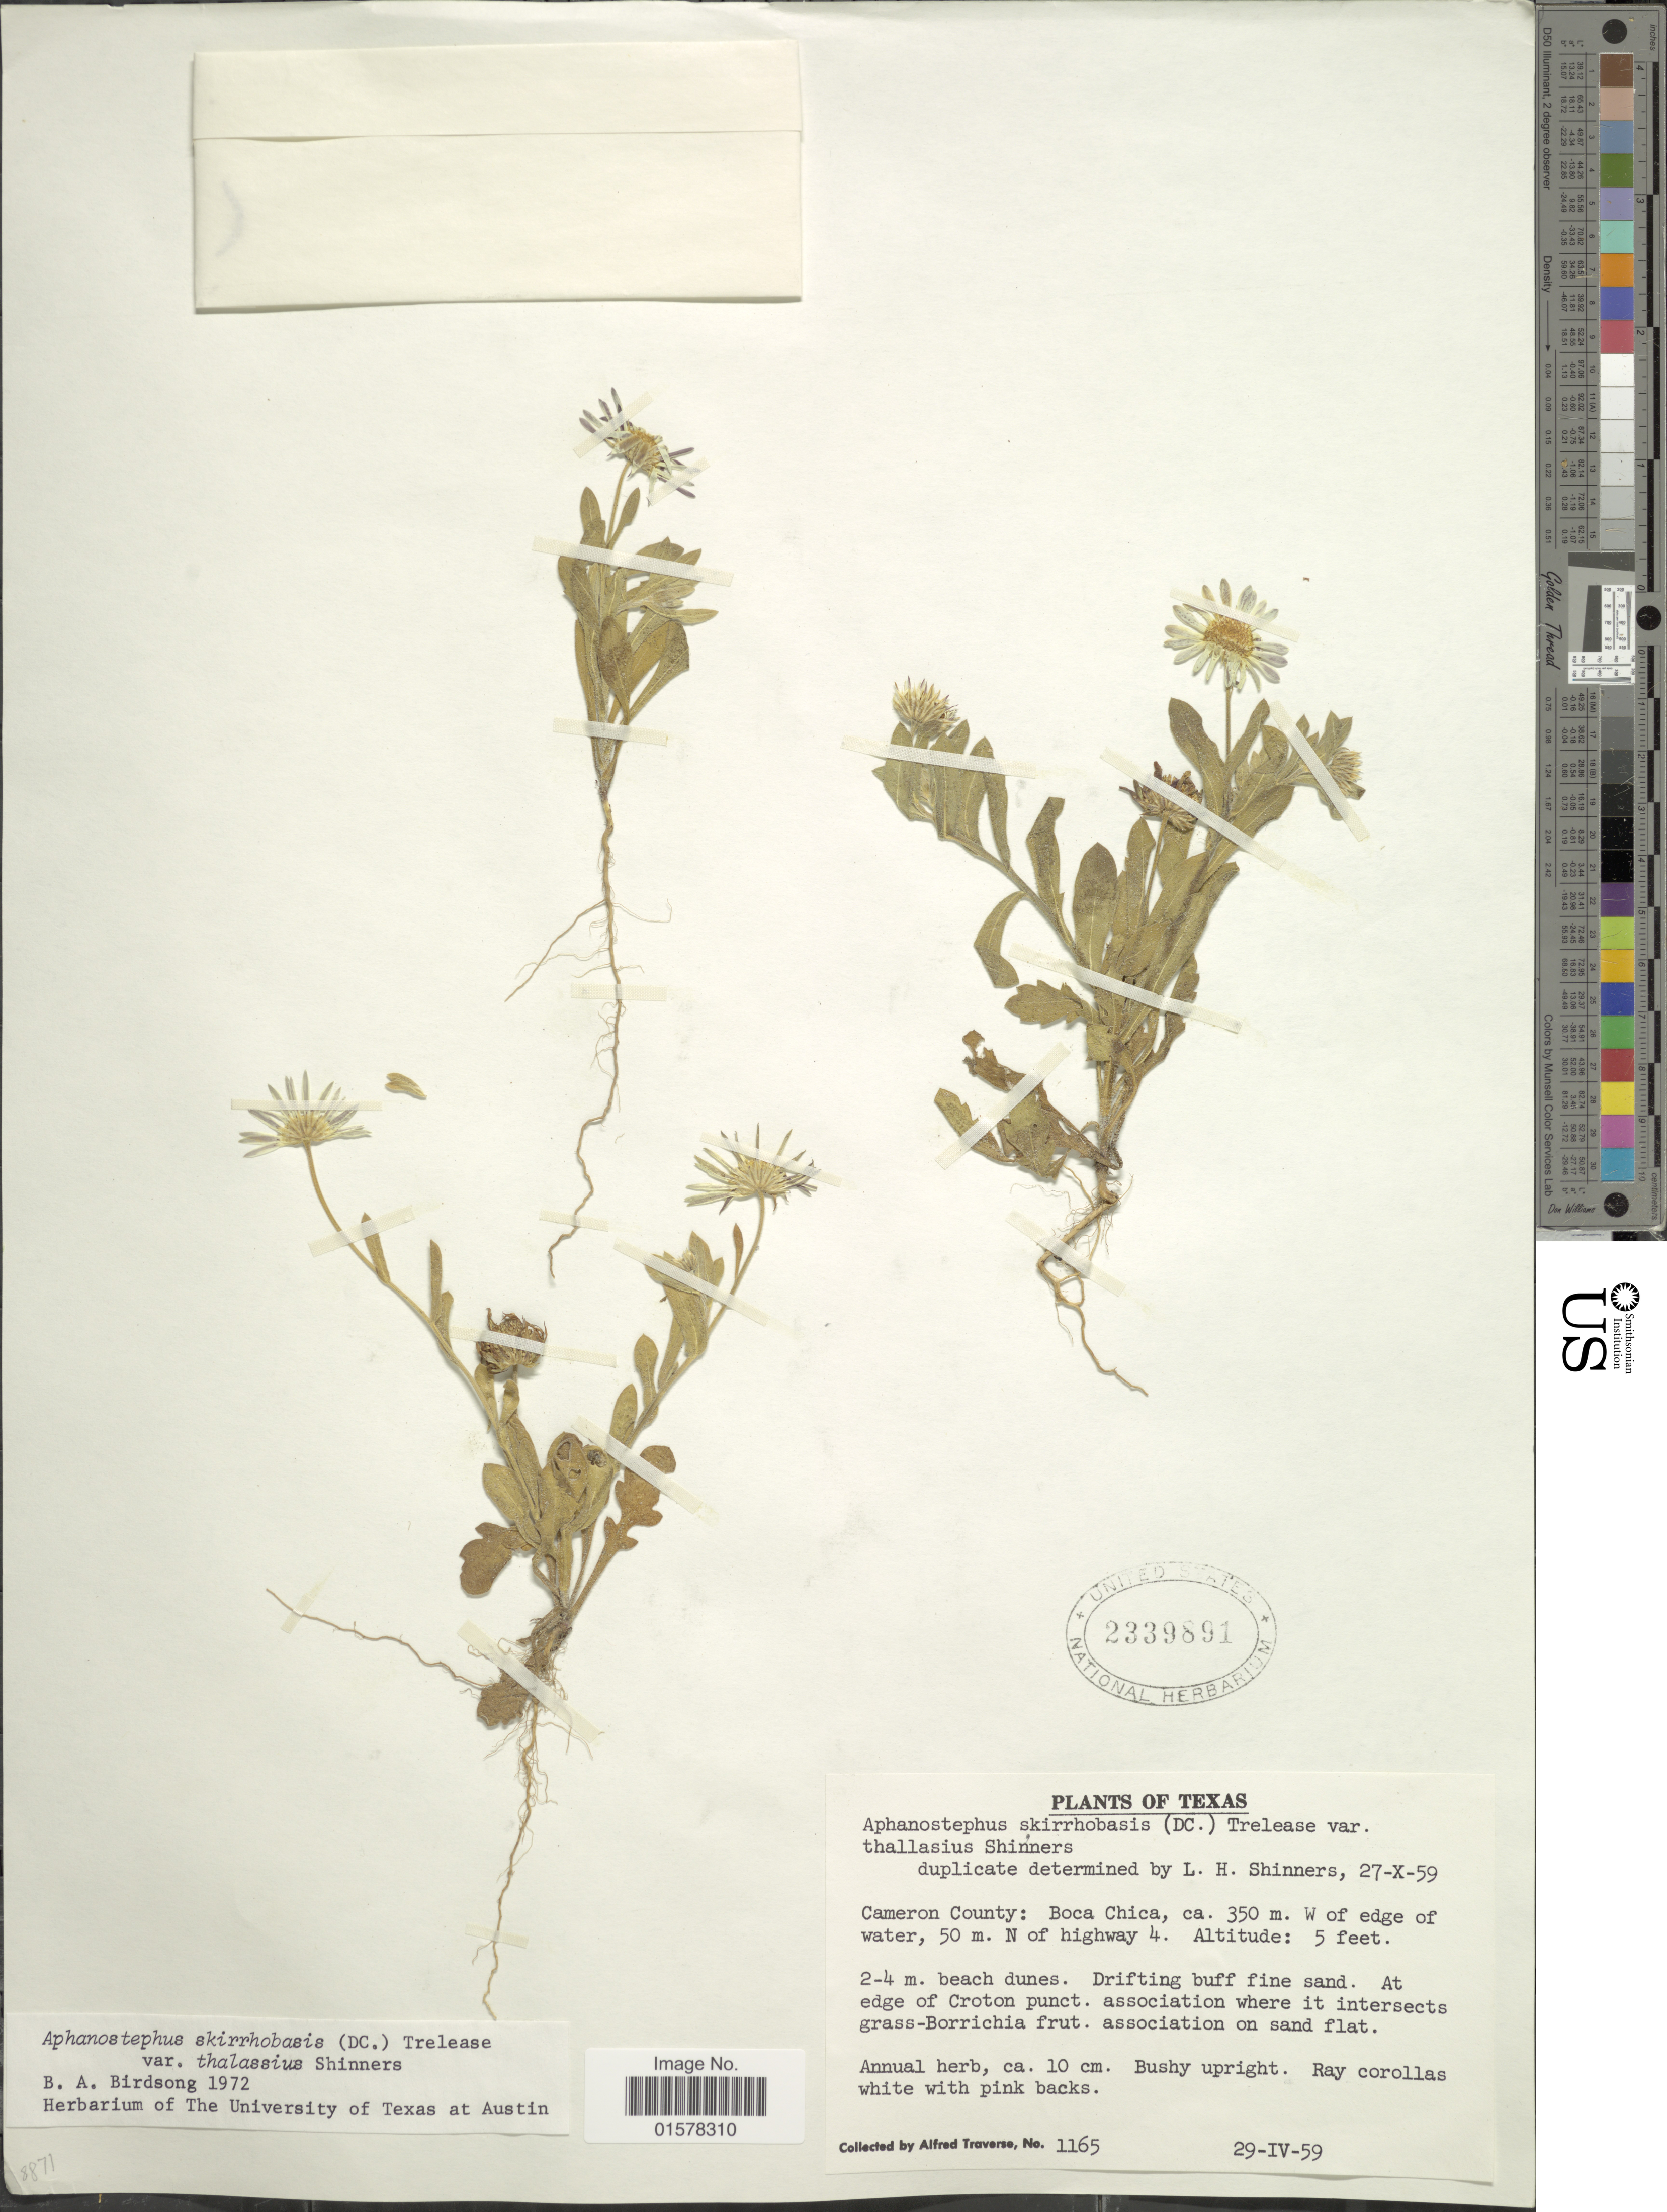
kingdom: Plantae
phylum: Tracheophyta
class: Magnoliopsida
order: Asterales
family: Asteraceae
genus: Aphanostephus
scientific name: Aphanostephus skirrhobasis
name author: (DC.) Trel. ex Coville & Branner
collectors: A. Traverse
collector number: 1165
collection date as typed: Transcribed d/m/y: 29/4/59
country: United States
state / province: Texas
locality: Cameron County: Boca Chica, ca. 350 m. W of edge of water, 50 m. N of highway 4, Texas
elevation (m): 2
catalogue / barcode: US 2339891